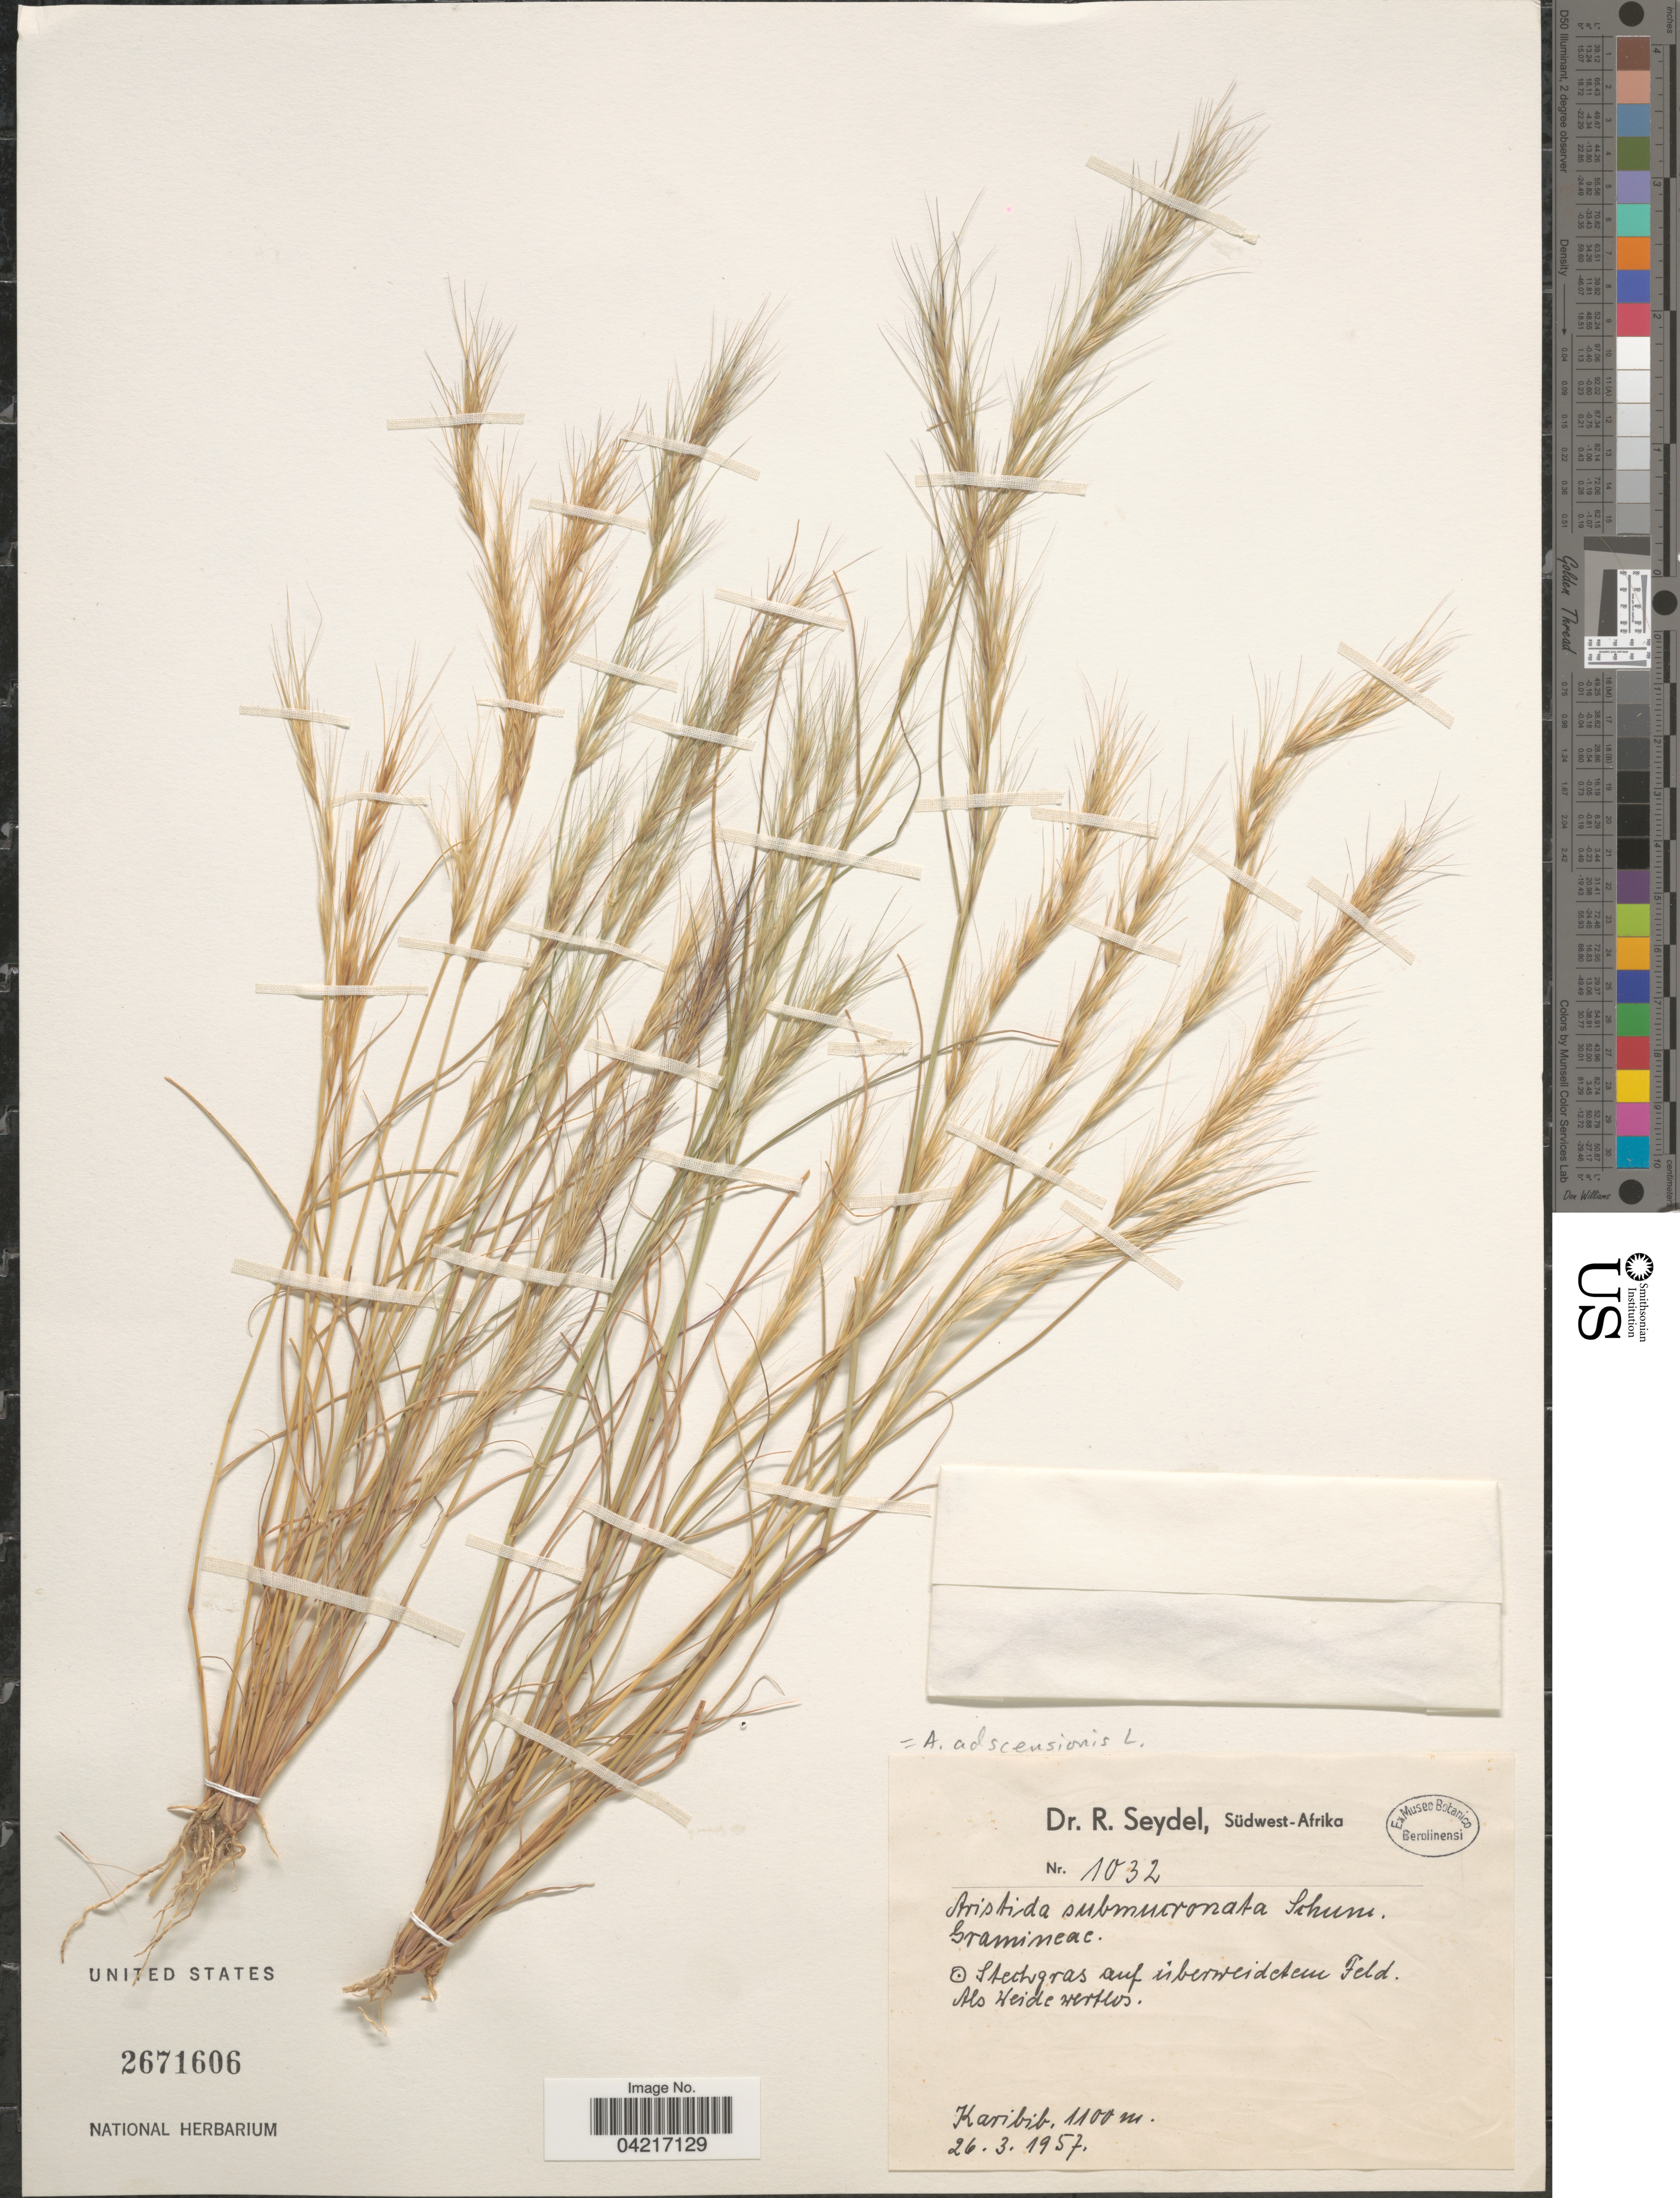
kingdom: Plantae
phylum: Tracheophyta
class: Liliopsida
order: Poales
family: Poaceae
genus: Aristida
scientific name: Aristida adscensionis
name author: L.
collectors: R. Seydel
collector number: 1032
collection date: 1957-03-26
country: Namibia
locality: Karibib. Südwest-Africa.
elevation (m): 1100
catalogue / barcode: US 2671606